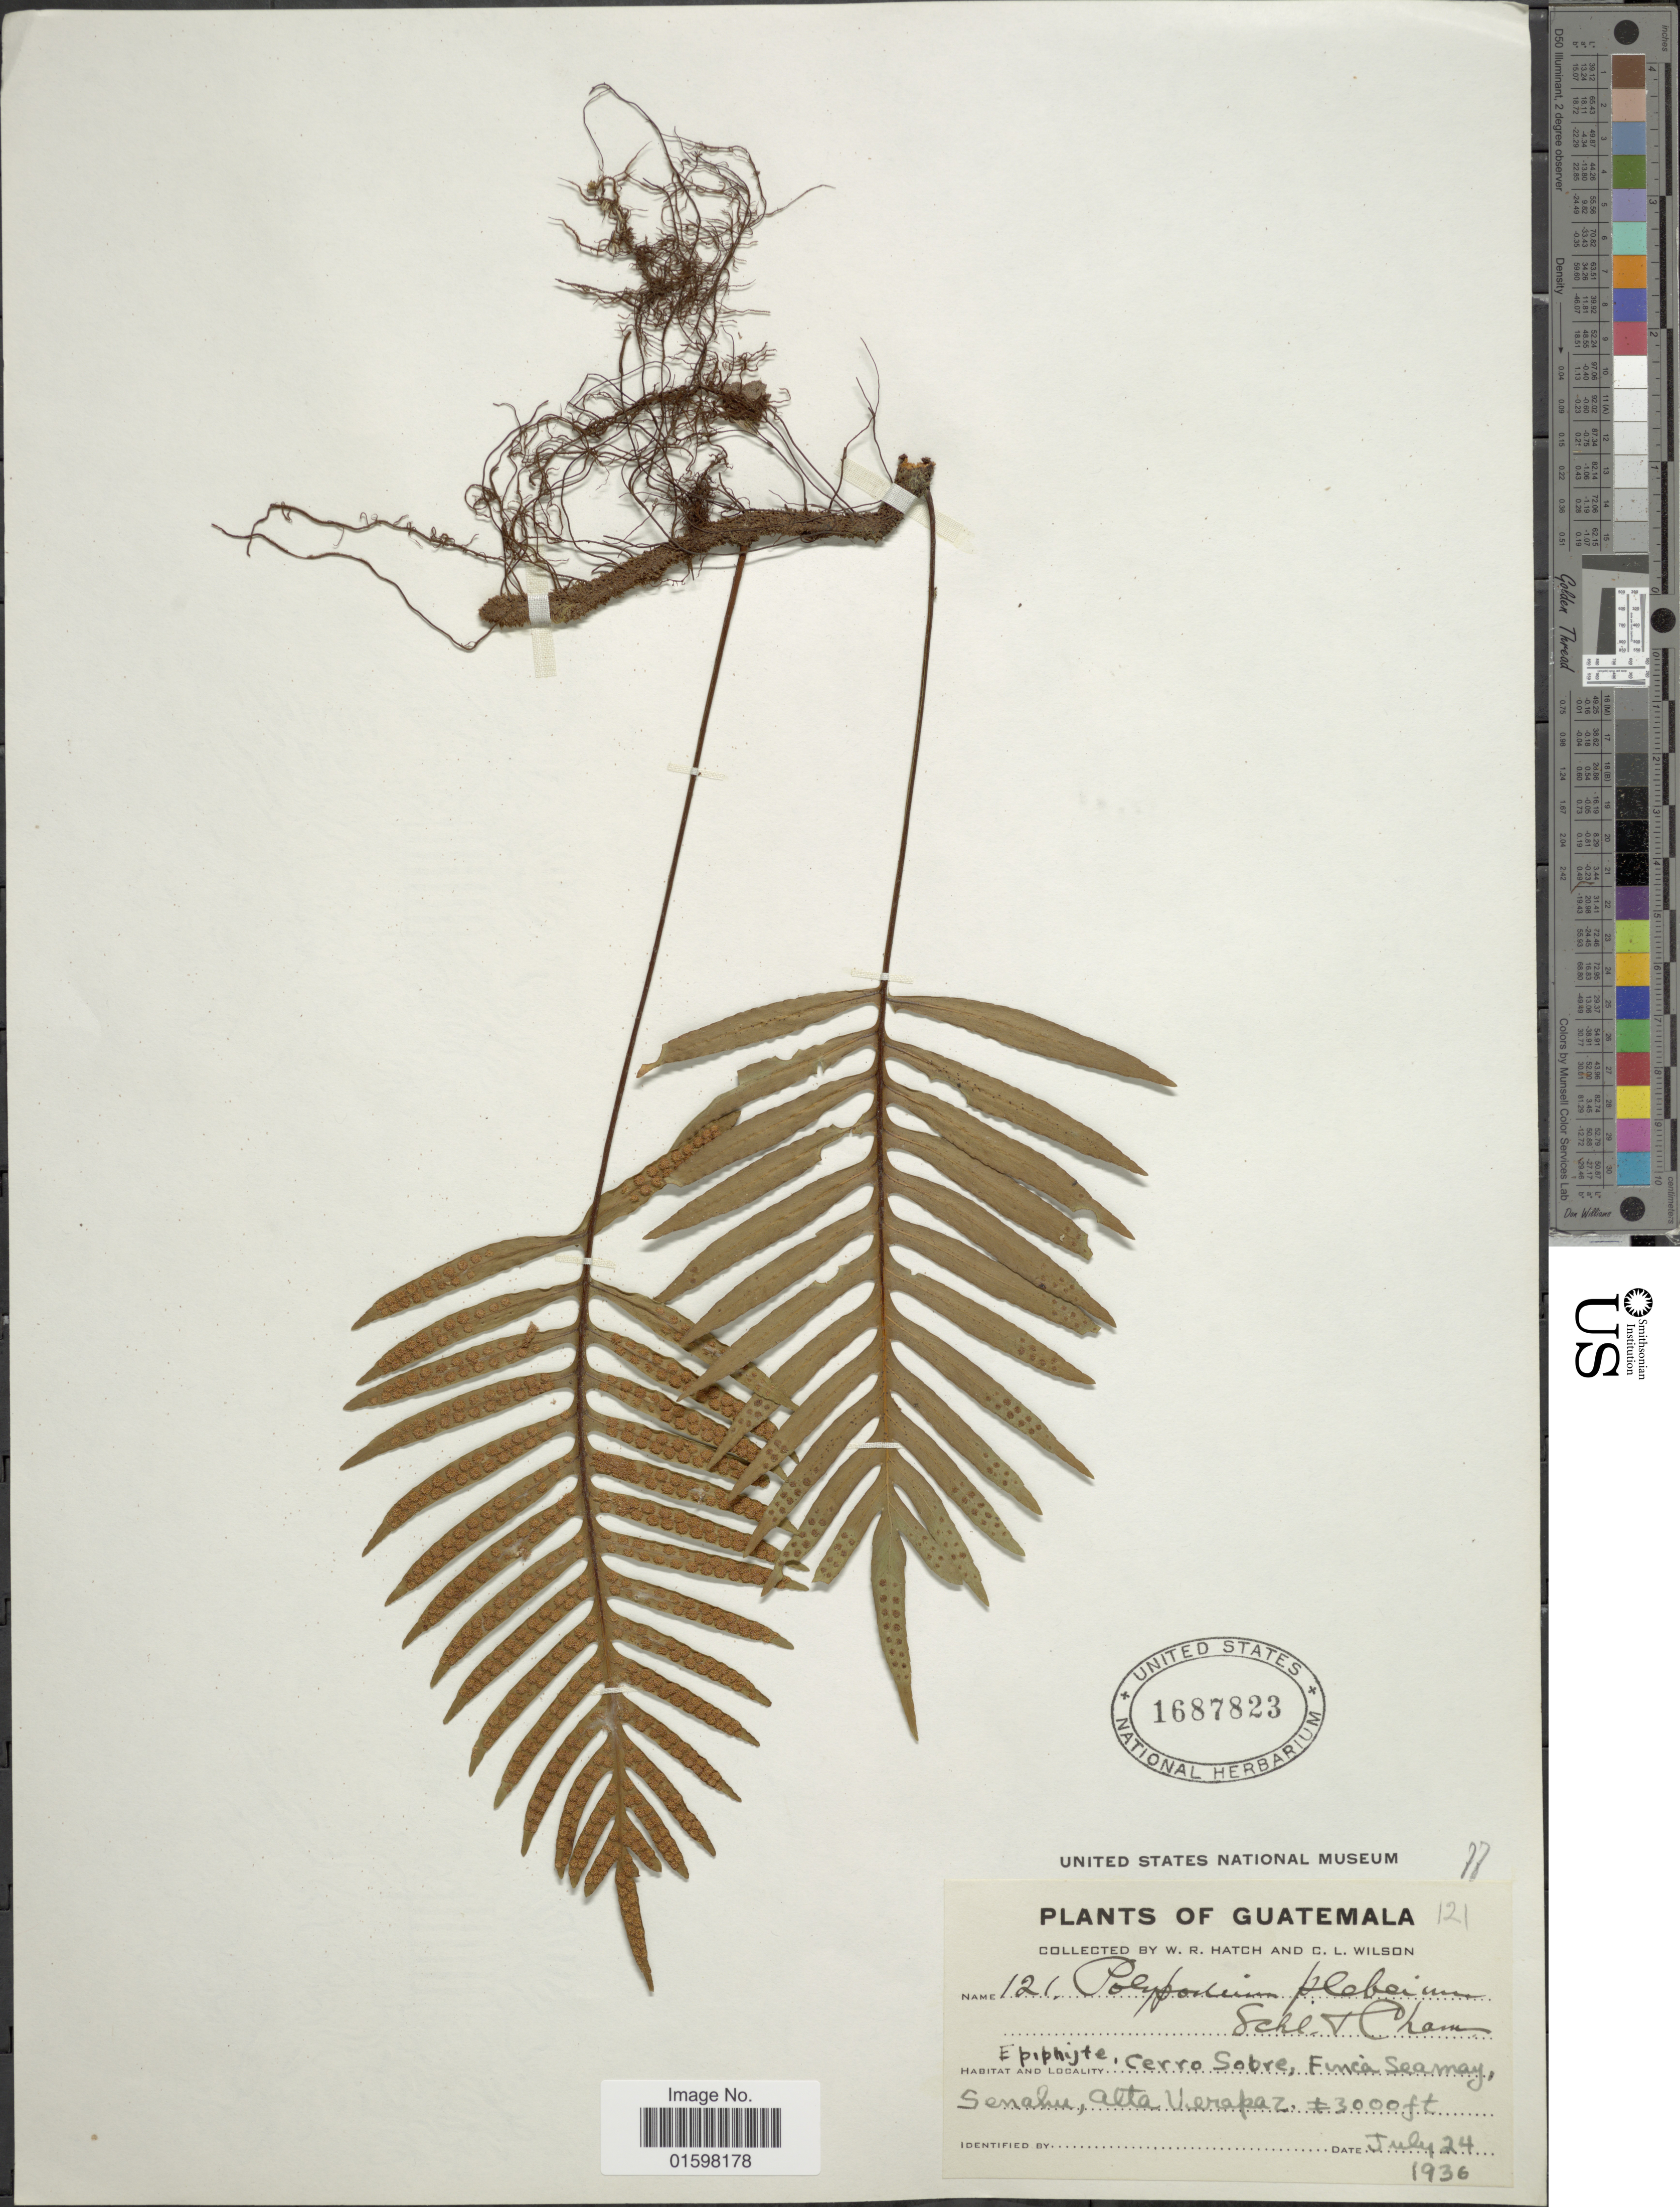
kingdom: Plantae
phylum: Tracheophyta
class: Polypodiopsida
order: Polypodiales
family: Polypodiaceae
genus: Pleopeltis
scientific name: Pleopeltis plebeia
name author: (Schltdl. ex Cham.) A.R. Sm. & Tejero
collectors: W. Hatch & C. L. Wilson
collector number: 121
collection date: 1936-07-24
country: Guatemala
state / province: Alta Verapaz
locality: Cerro Sobre, Finca Seamay, Senahu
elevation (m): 914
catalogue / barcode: US 1687823